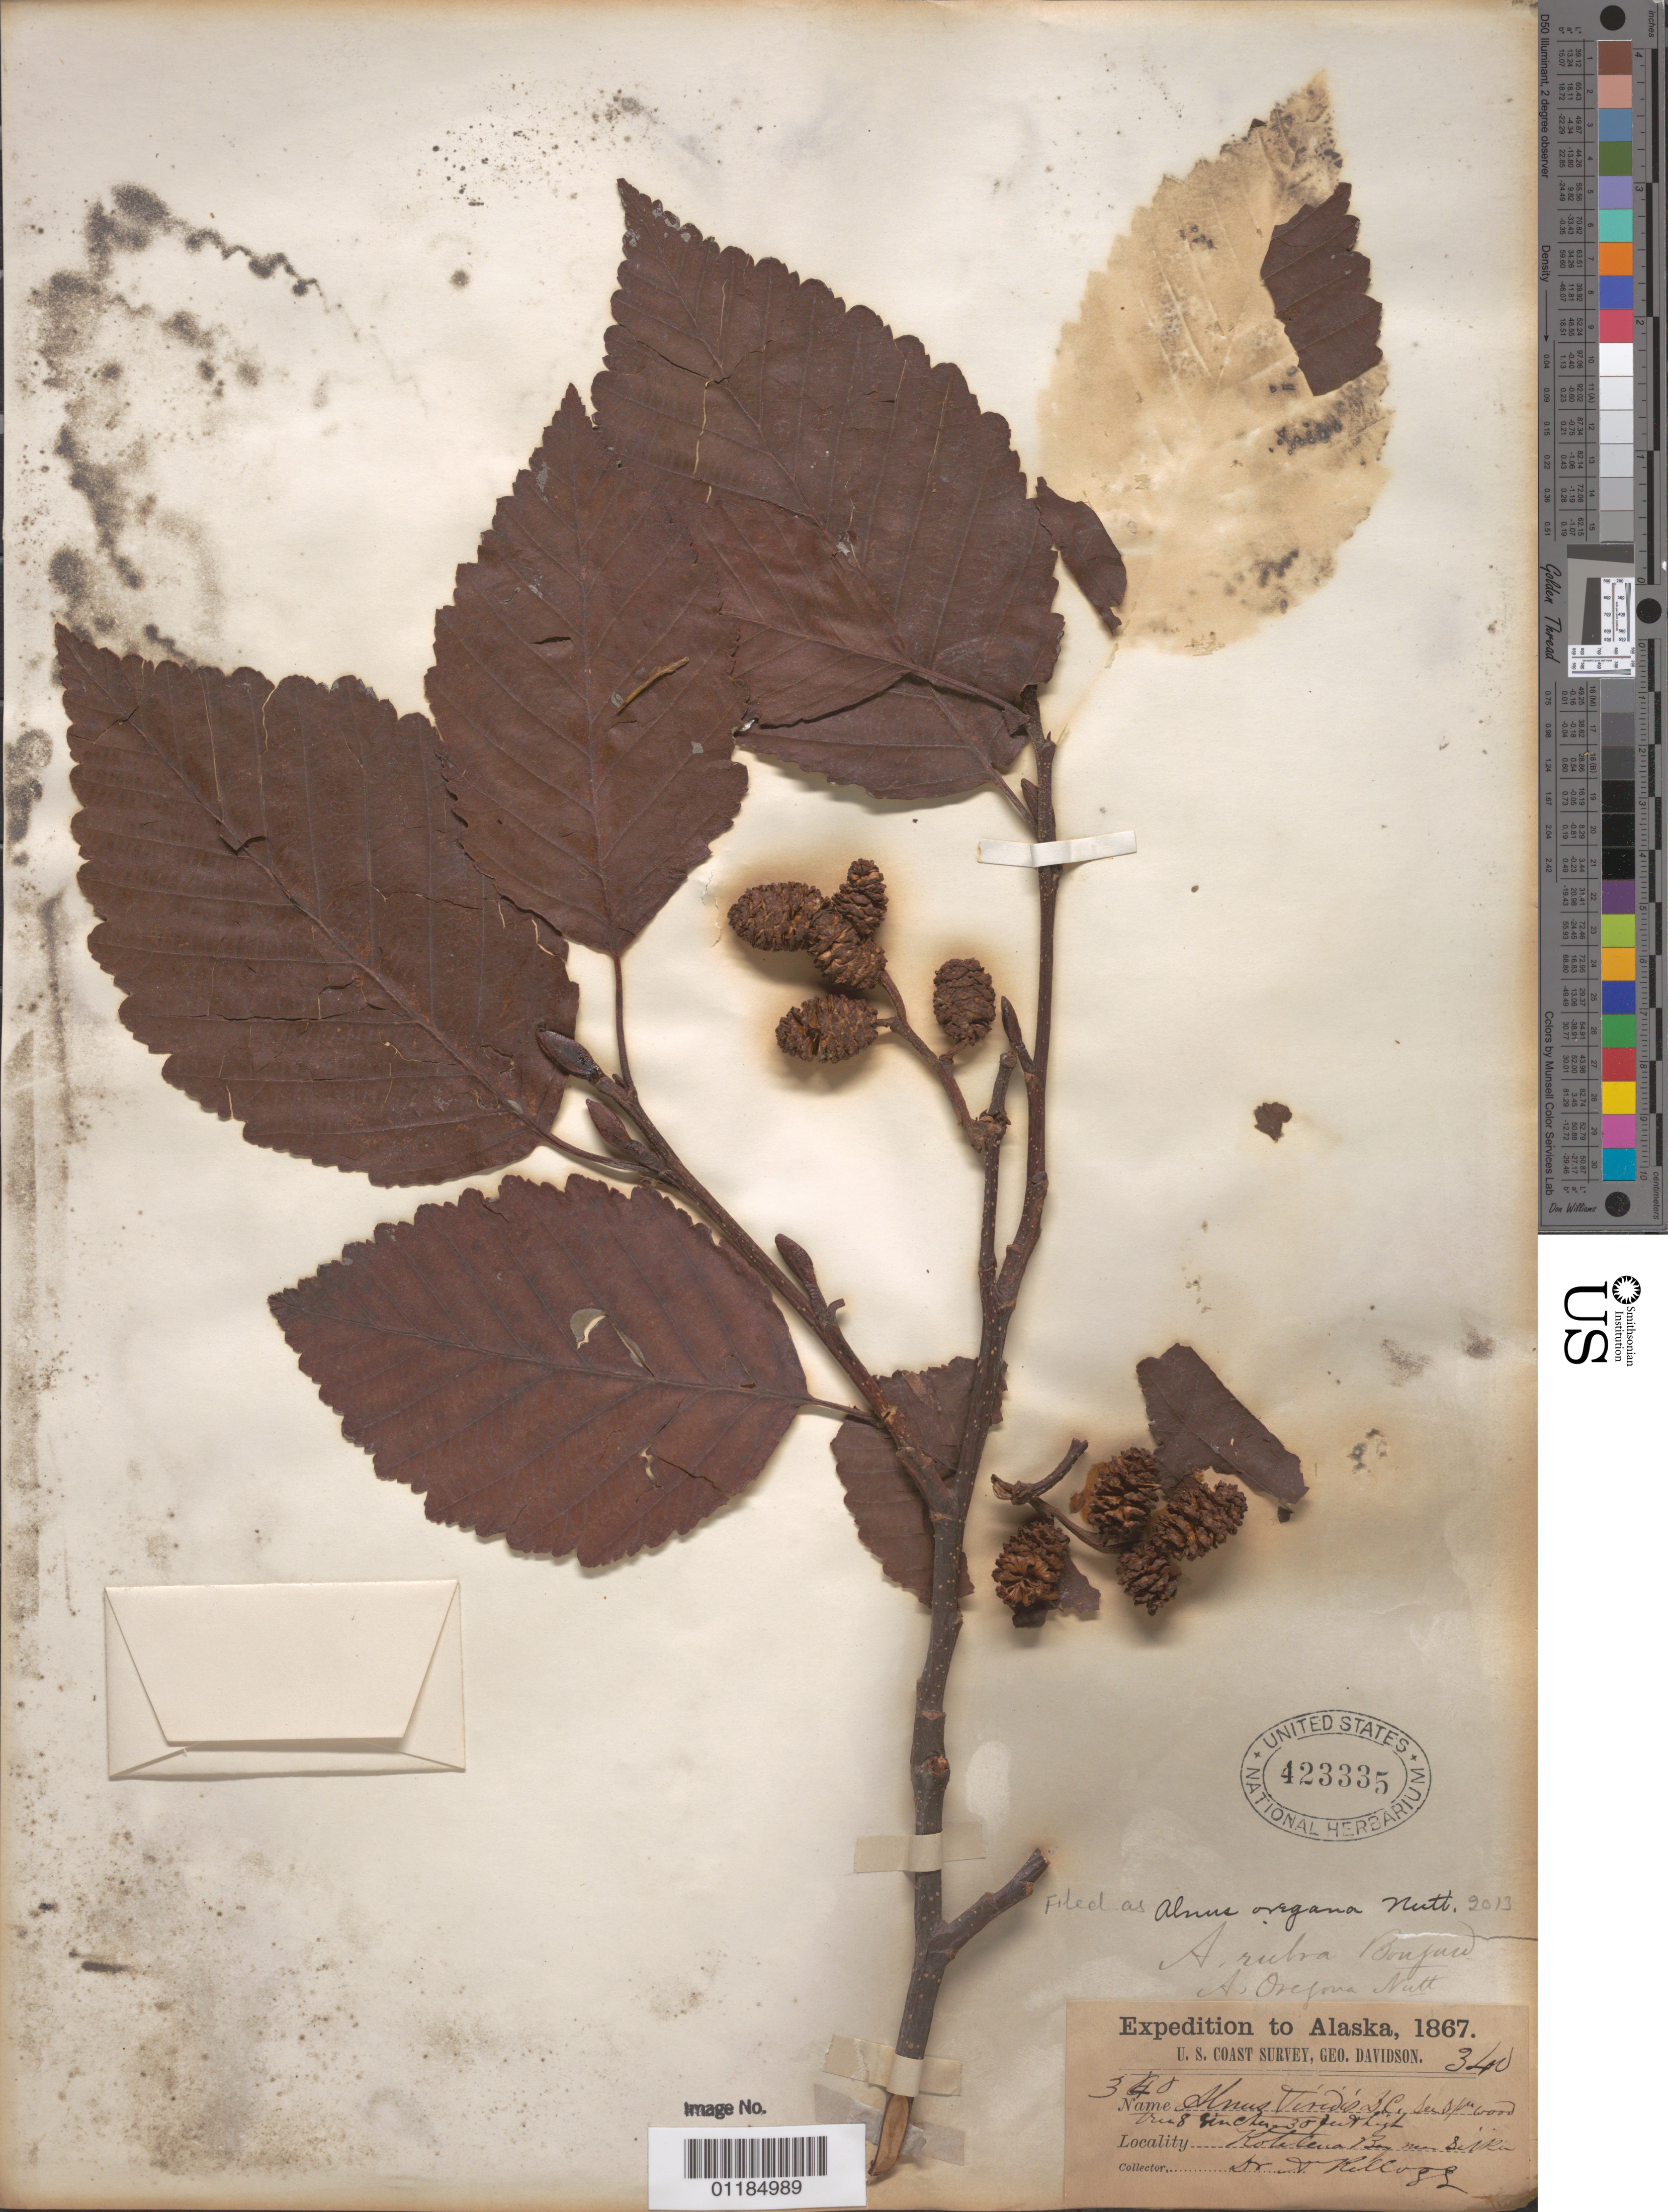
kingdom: Plantae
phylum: Tracheophyta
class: Magnoliopsida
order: Fagales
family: Betulaceae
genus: Alnus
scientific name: Alnus oregana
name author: Nutt.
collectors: A. Kellogg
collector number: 340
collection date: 1867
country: United States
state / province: Alaska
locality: (Kolena ??) Bay near Sitka.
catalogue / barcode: US 423335